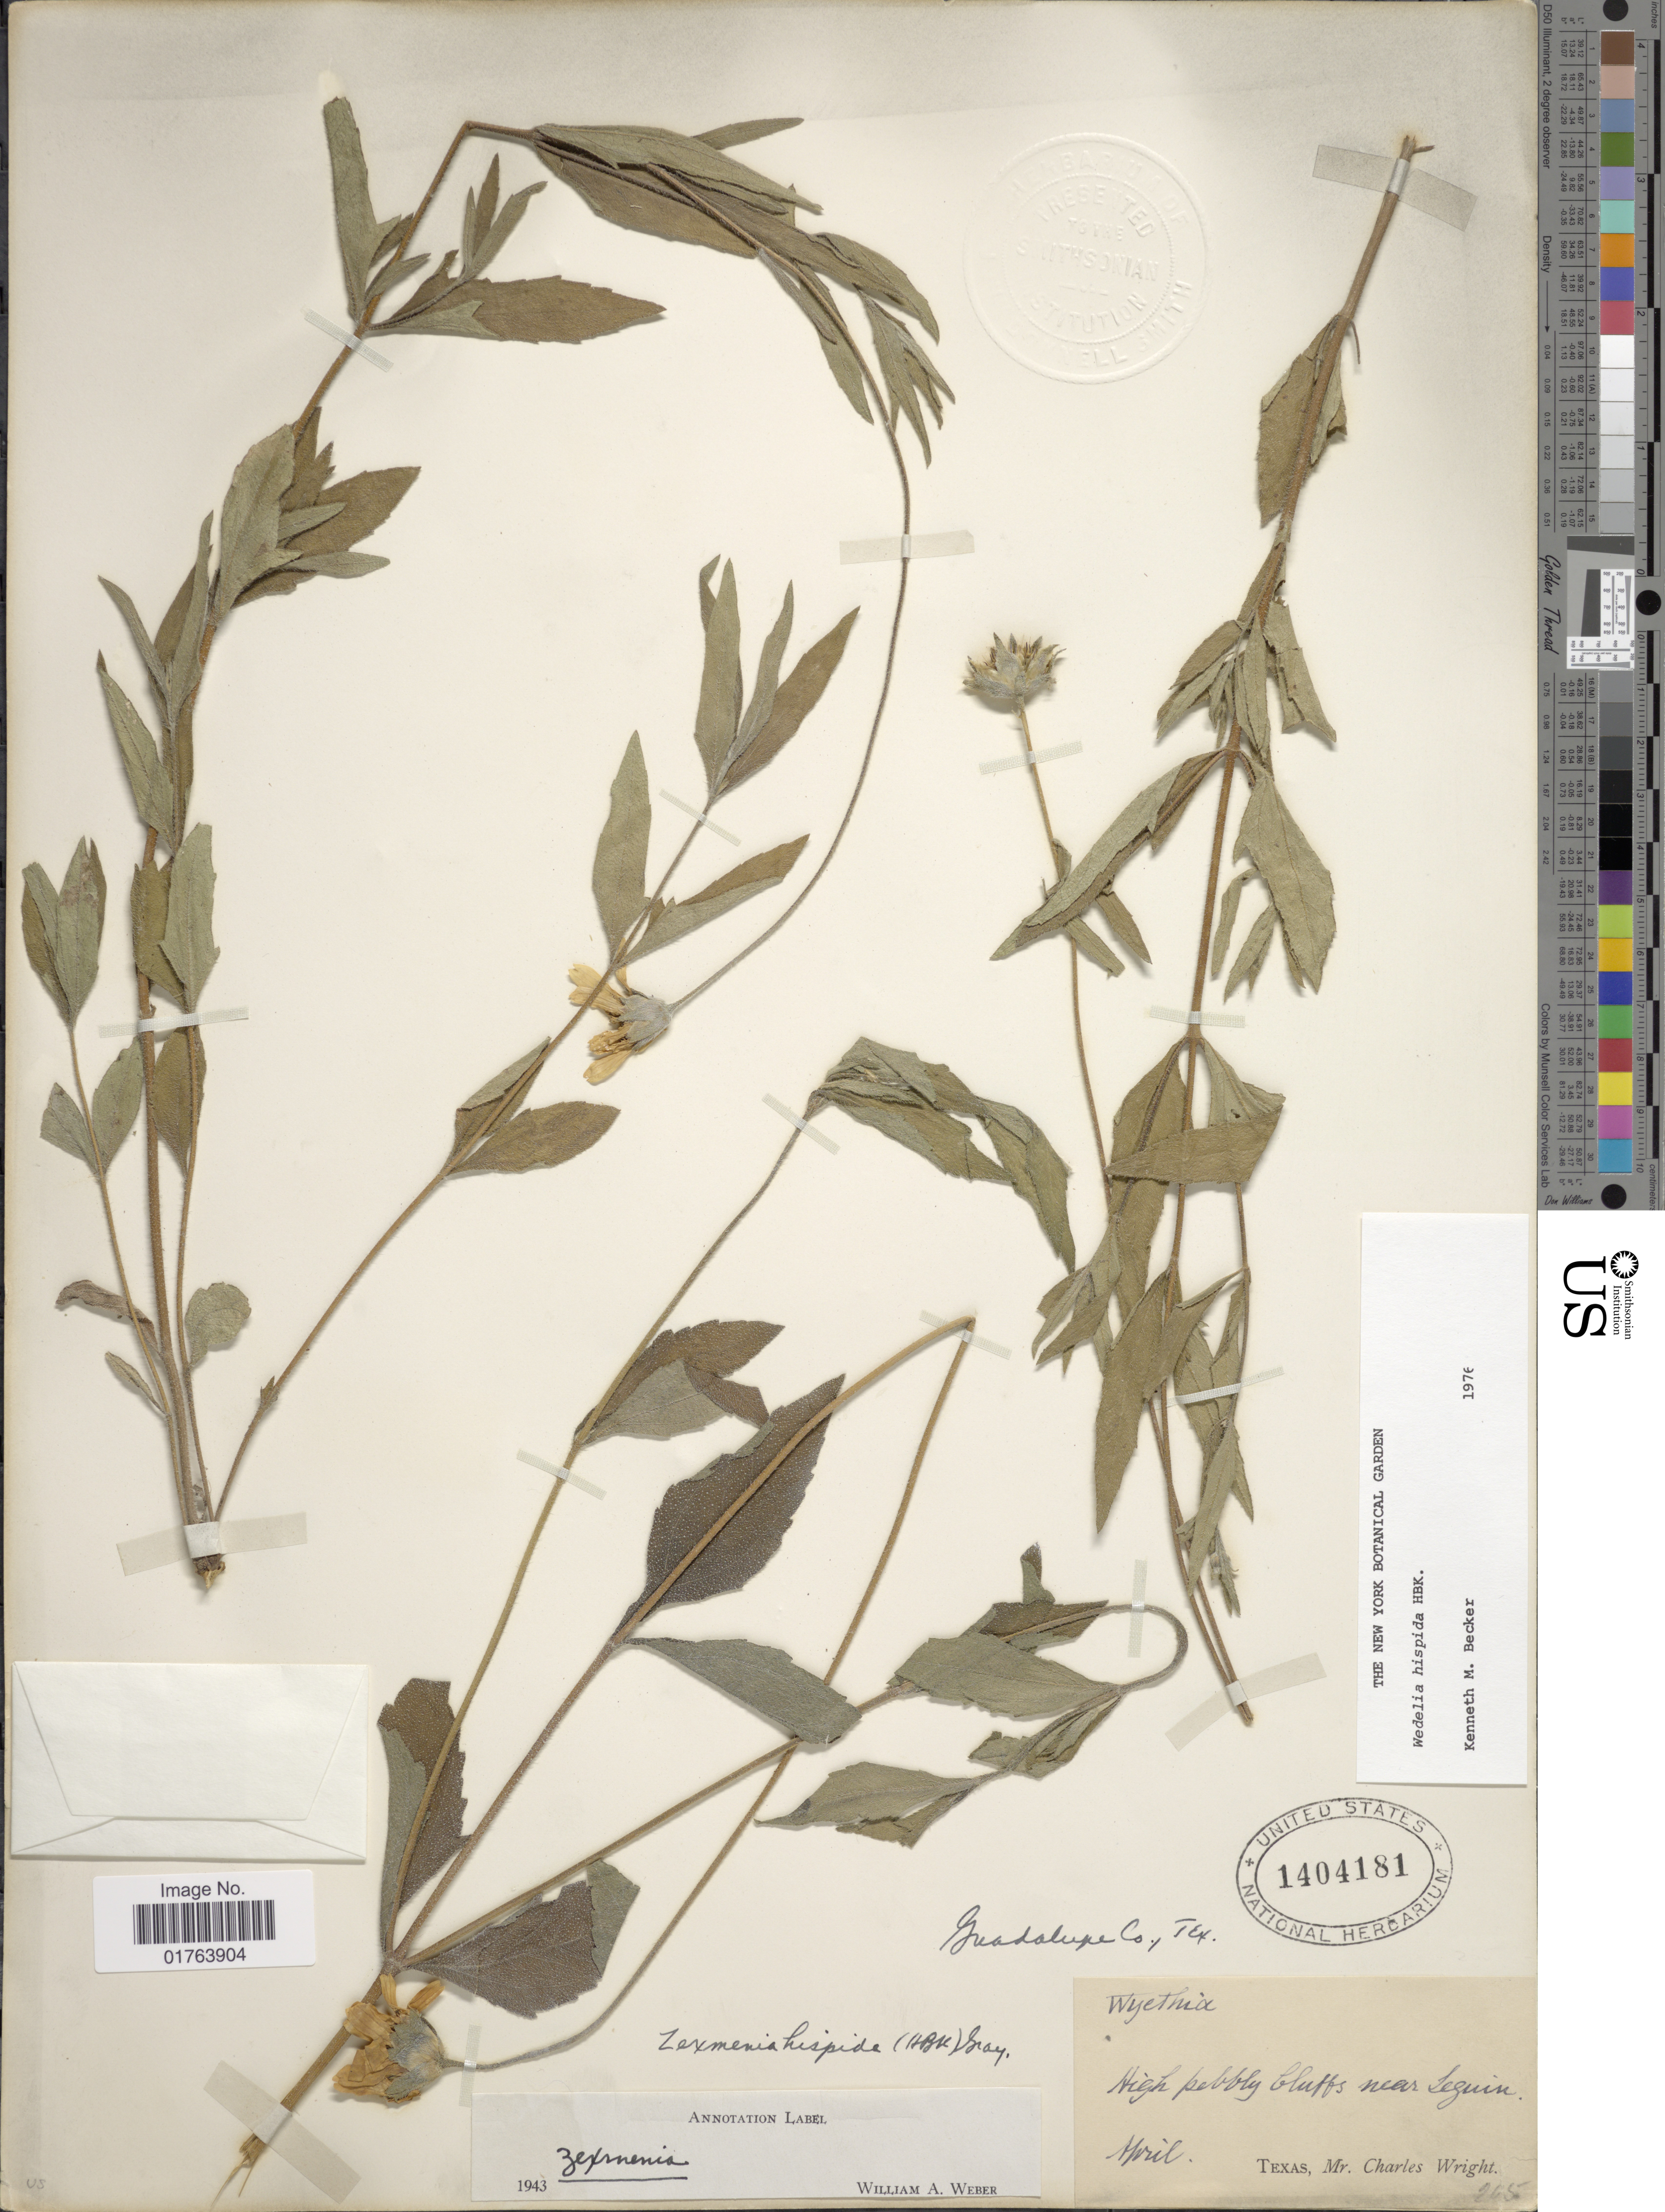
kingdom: Plantae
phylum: Tracheophyta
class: Magnoliopsida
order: Asterales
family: Asteraceae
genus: Wedelia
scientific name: Wedelia acapulcensis var. hispida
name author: (Kunth) Strother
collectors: C. Wright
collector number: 265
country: United States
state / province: Texas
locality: High pebbly bluffs near Seguin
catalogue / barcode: US 1404181